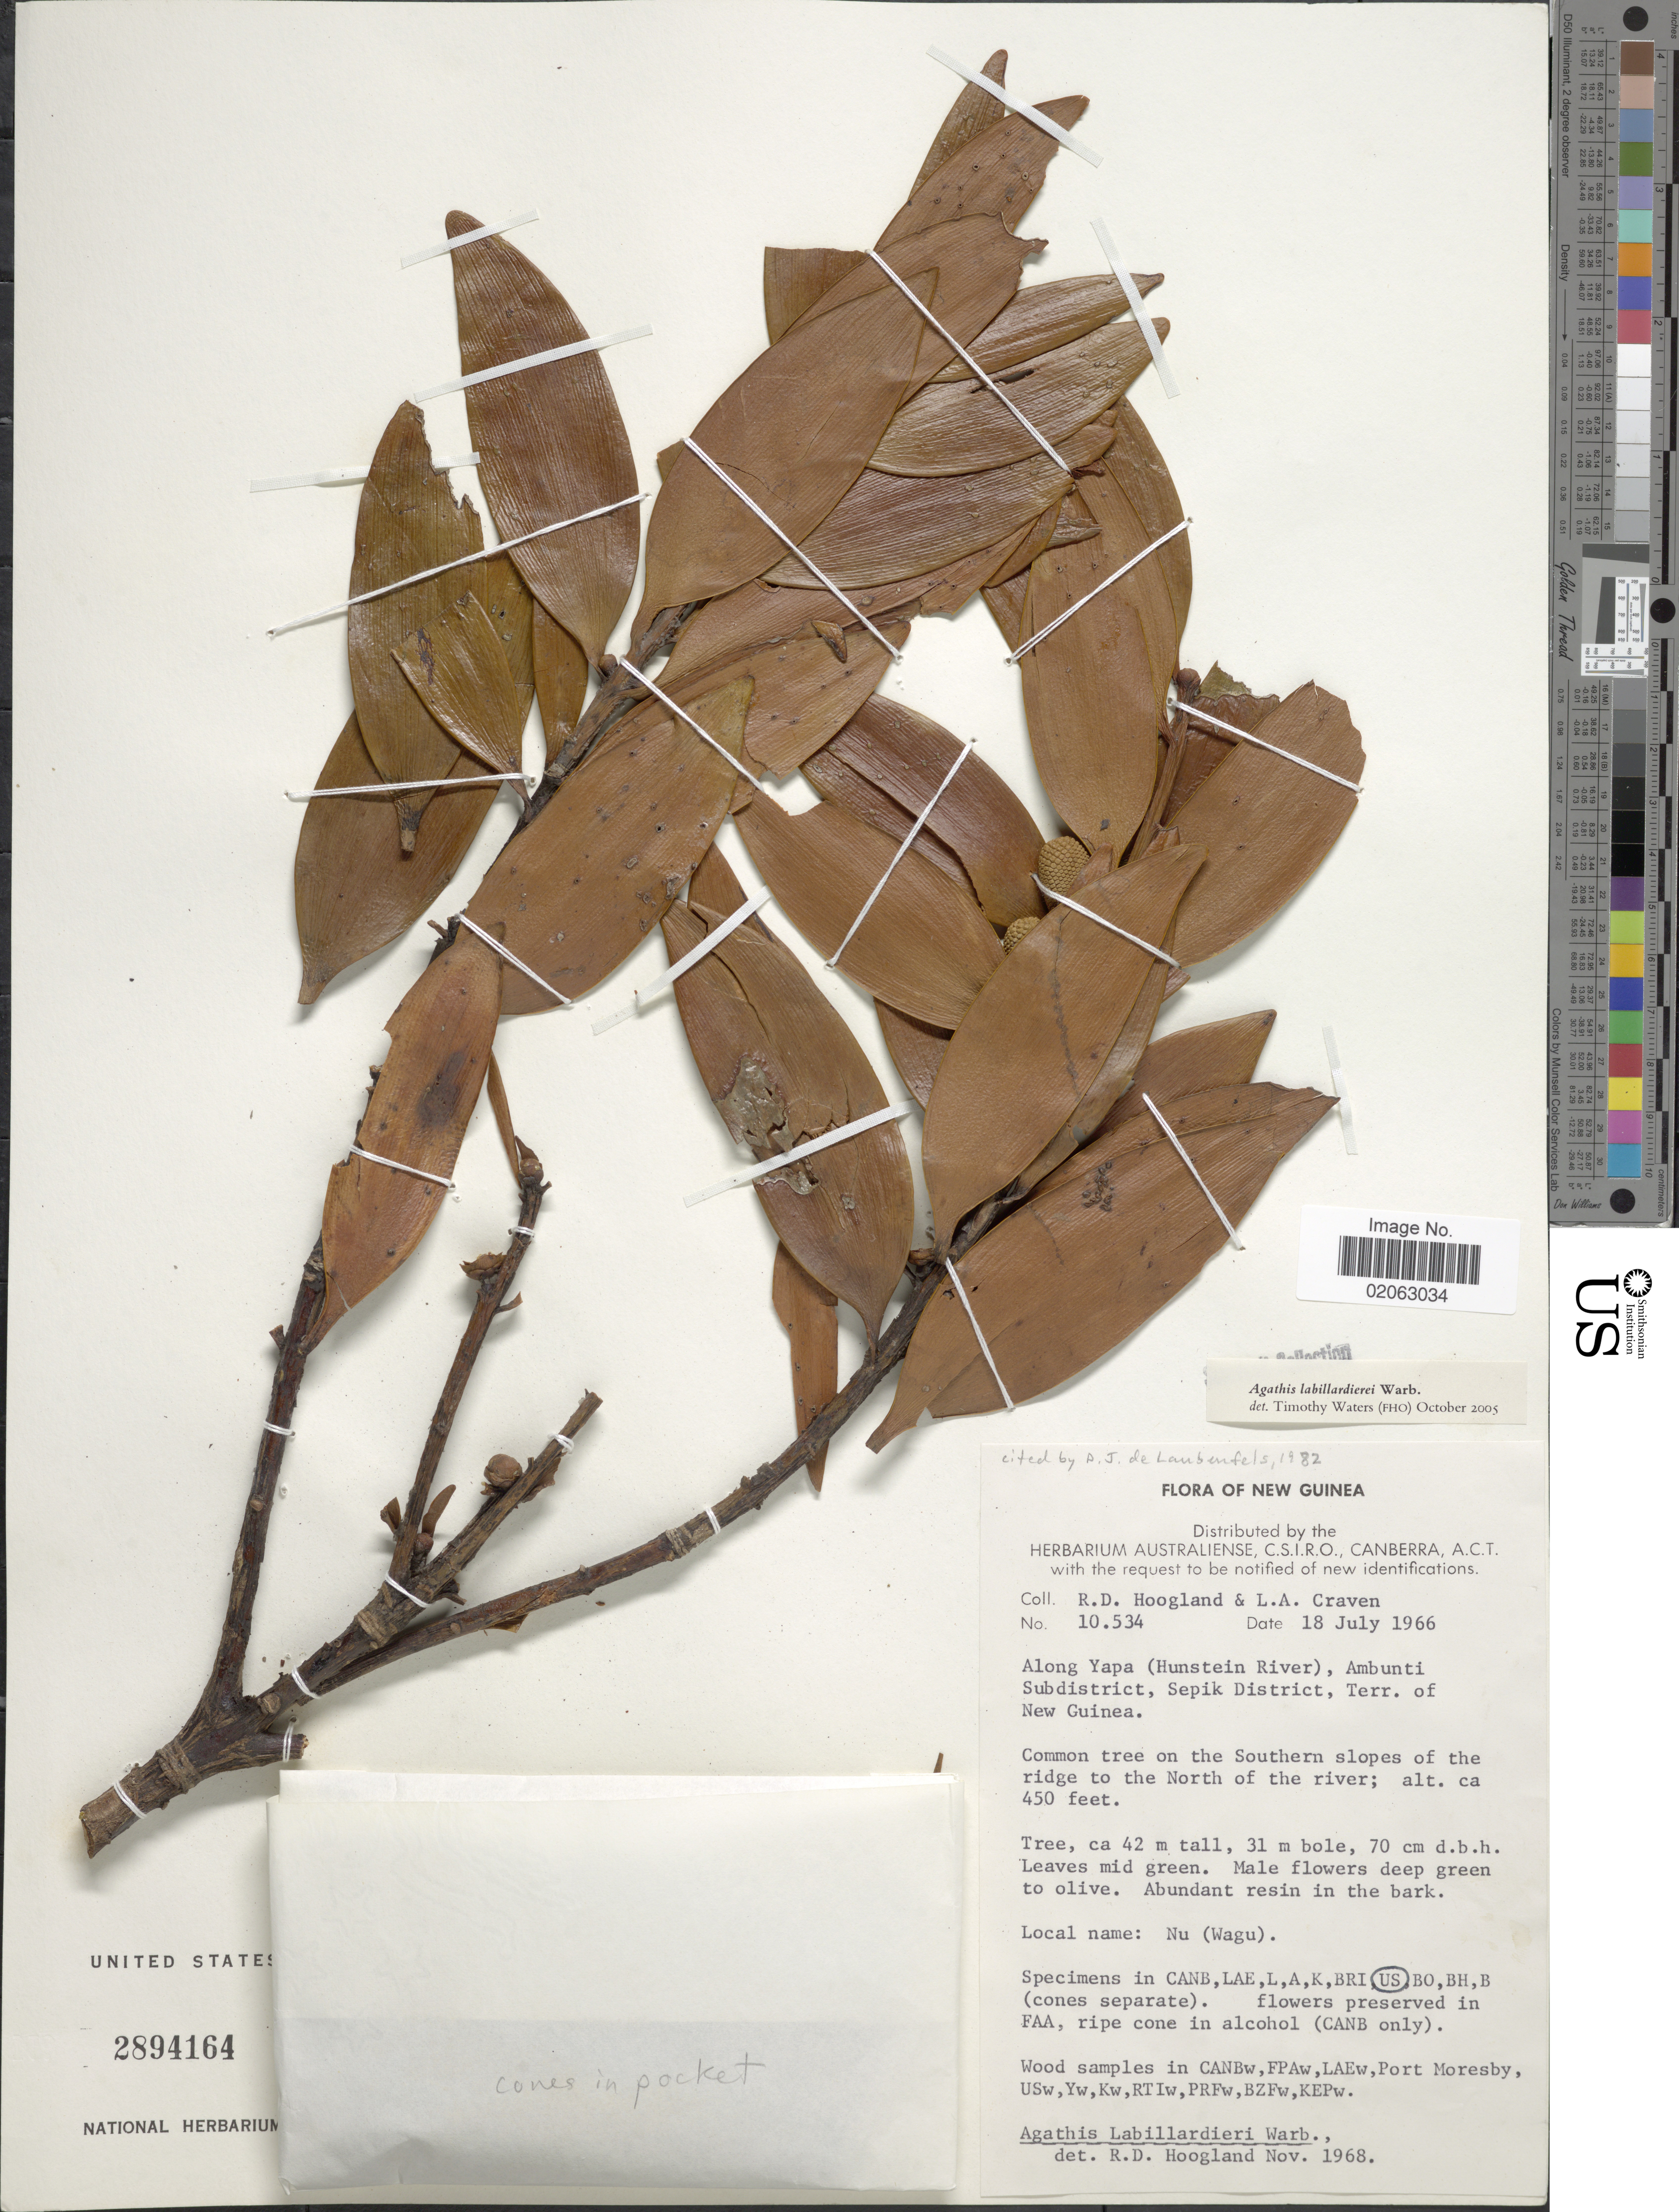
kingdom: Plantae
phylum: Tracheophyta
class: Pinopsida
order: Pinales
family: Araucariaceae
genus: Agathis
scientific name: Agathis labillardieri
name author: Warb.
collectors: R. D. Hoogland & L. A. Craven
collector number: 10534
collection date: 1966-07-18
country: Papua New Guinea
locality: New Guinea, Along Yapa (Hunstein River), Ambunti Subdistrict, Sepik District, common tree on the Southern slopes of the ridge to the North of the river.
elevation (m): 137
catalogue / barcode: US 2894164